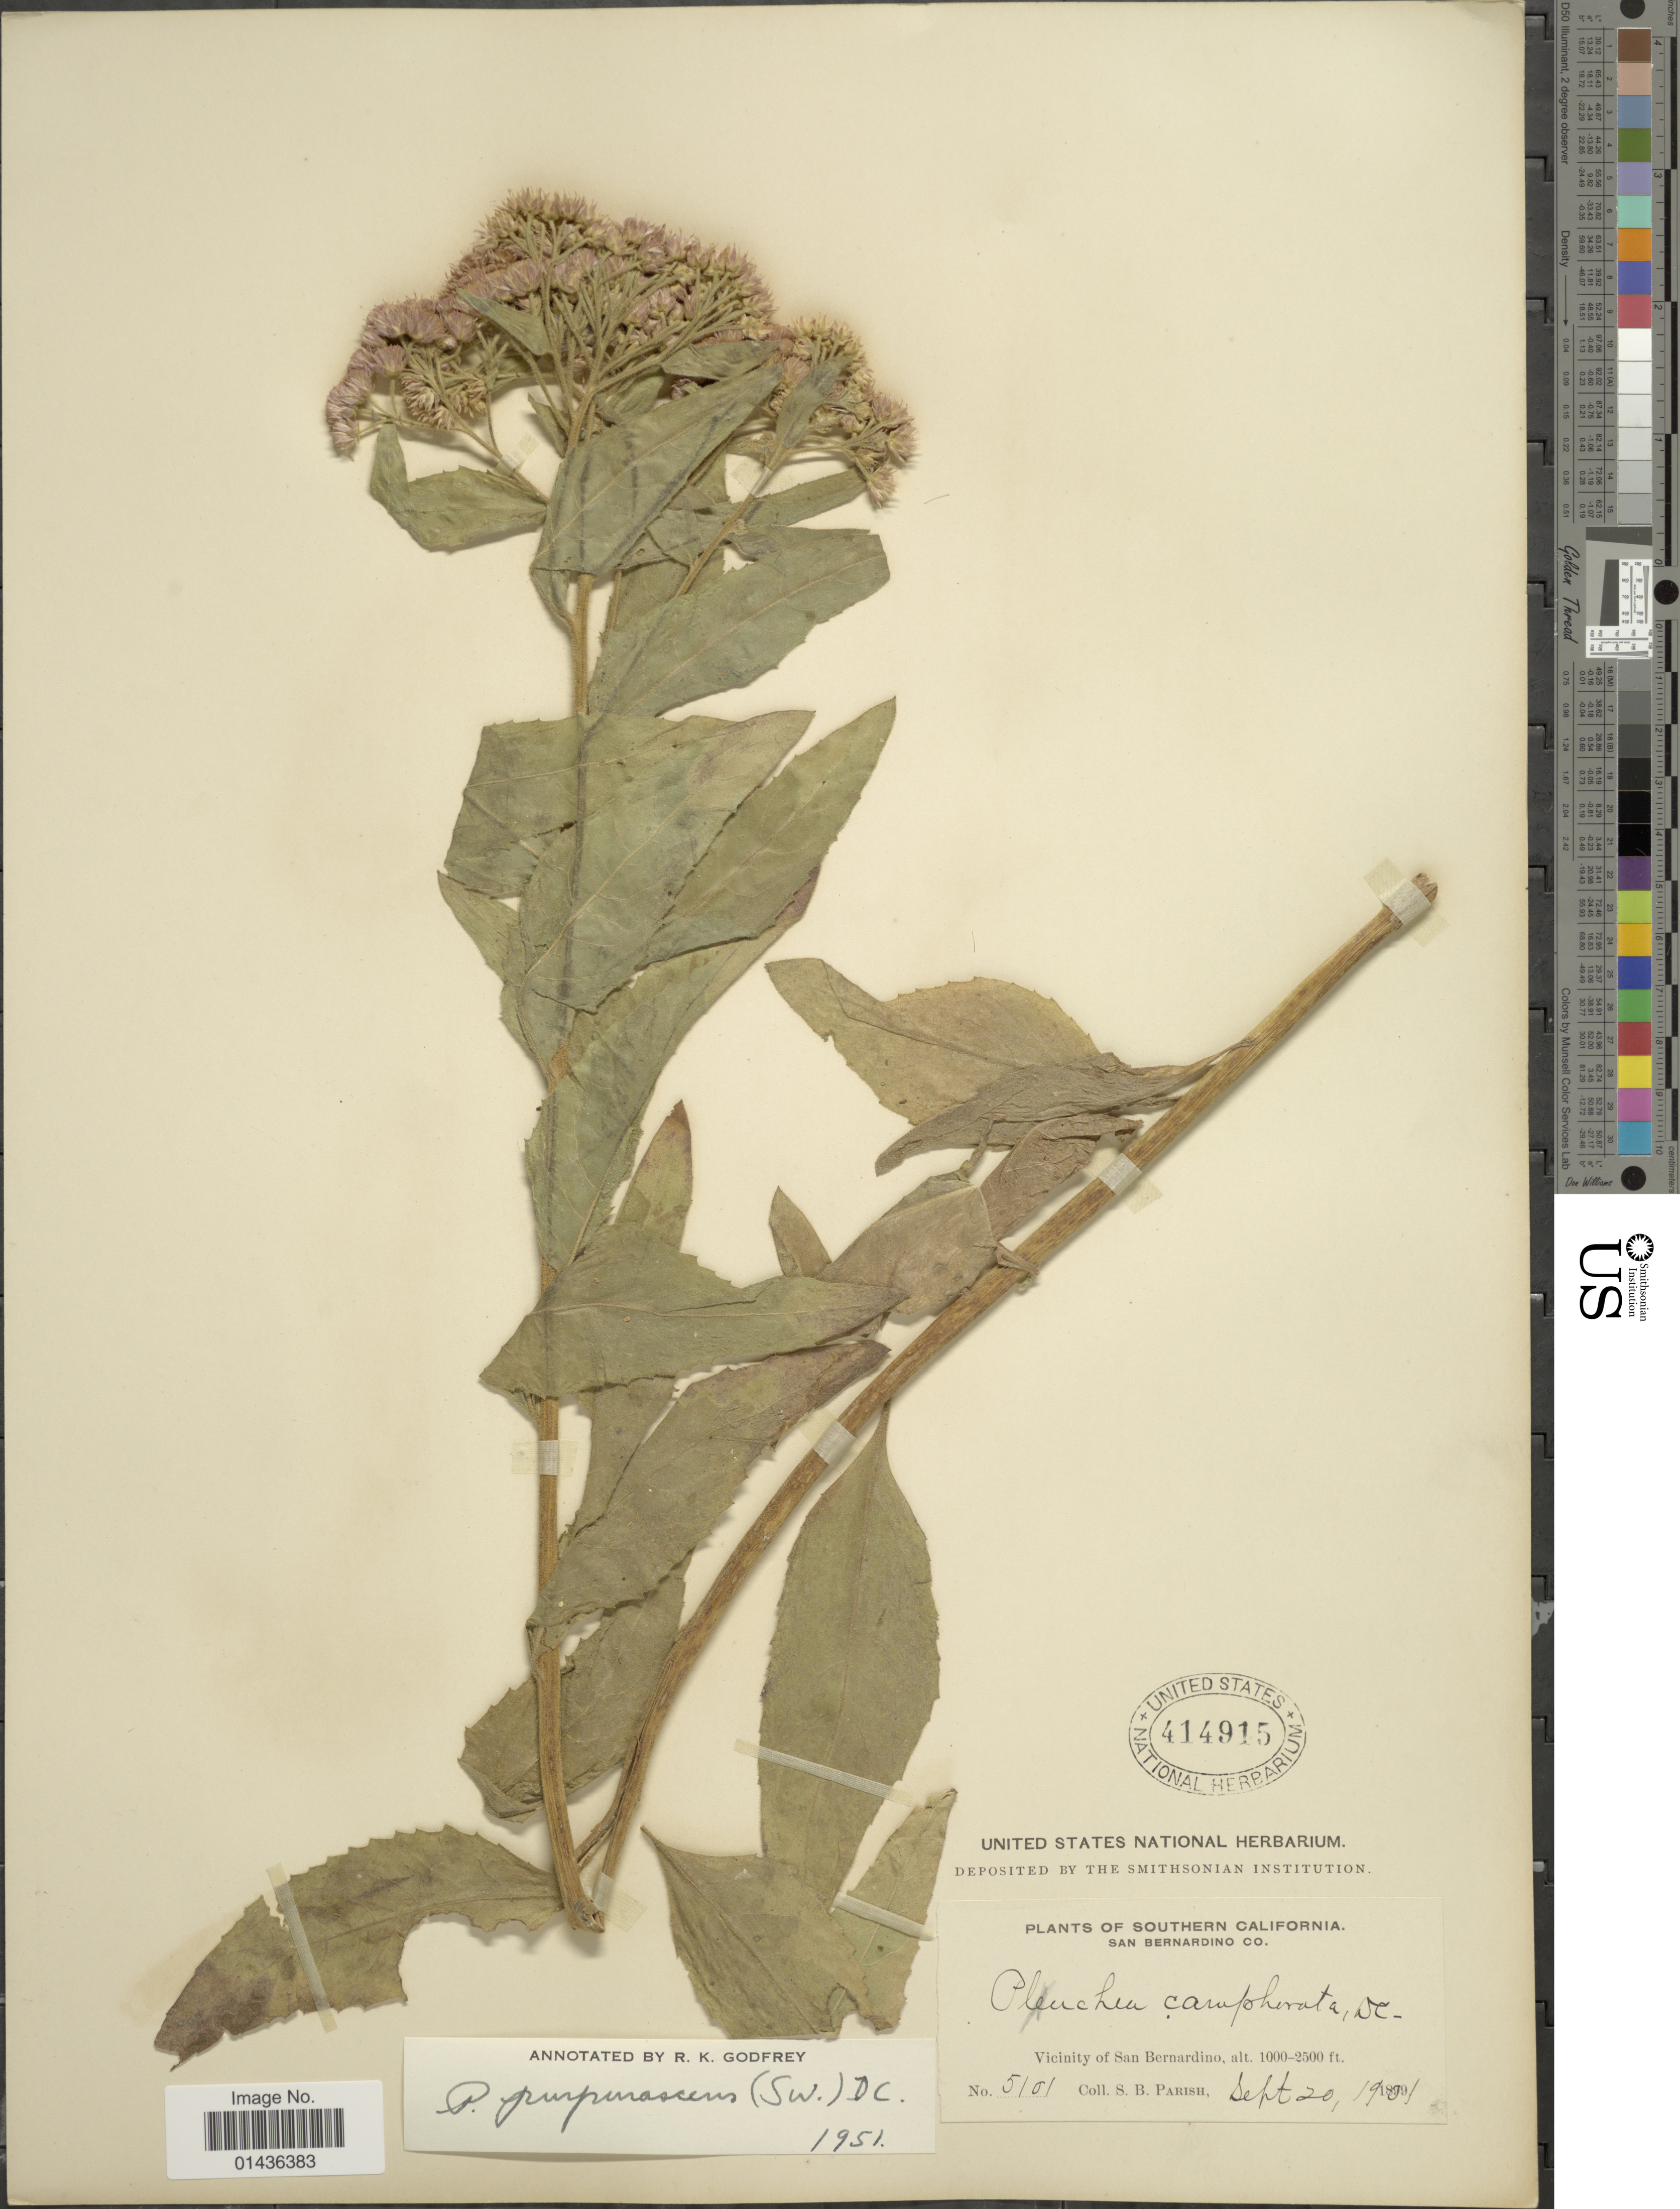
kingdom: Plantae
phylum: Tracheophyta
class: Magnoliopsida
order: Asterales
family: Asteraceae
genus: Pluchea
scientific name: Pluchea odorata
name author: (L.) Cass.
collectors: S. B. Parish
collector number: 5101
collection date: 1901-09-20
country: United States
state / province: California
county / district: San Bernardino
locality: San Bernardino Co., Vicinity of San Bernardino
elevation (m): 305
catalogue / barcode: US 414915